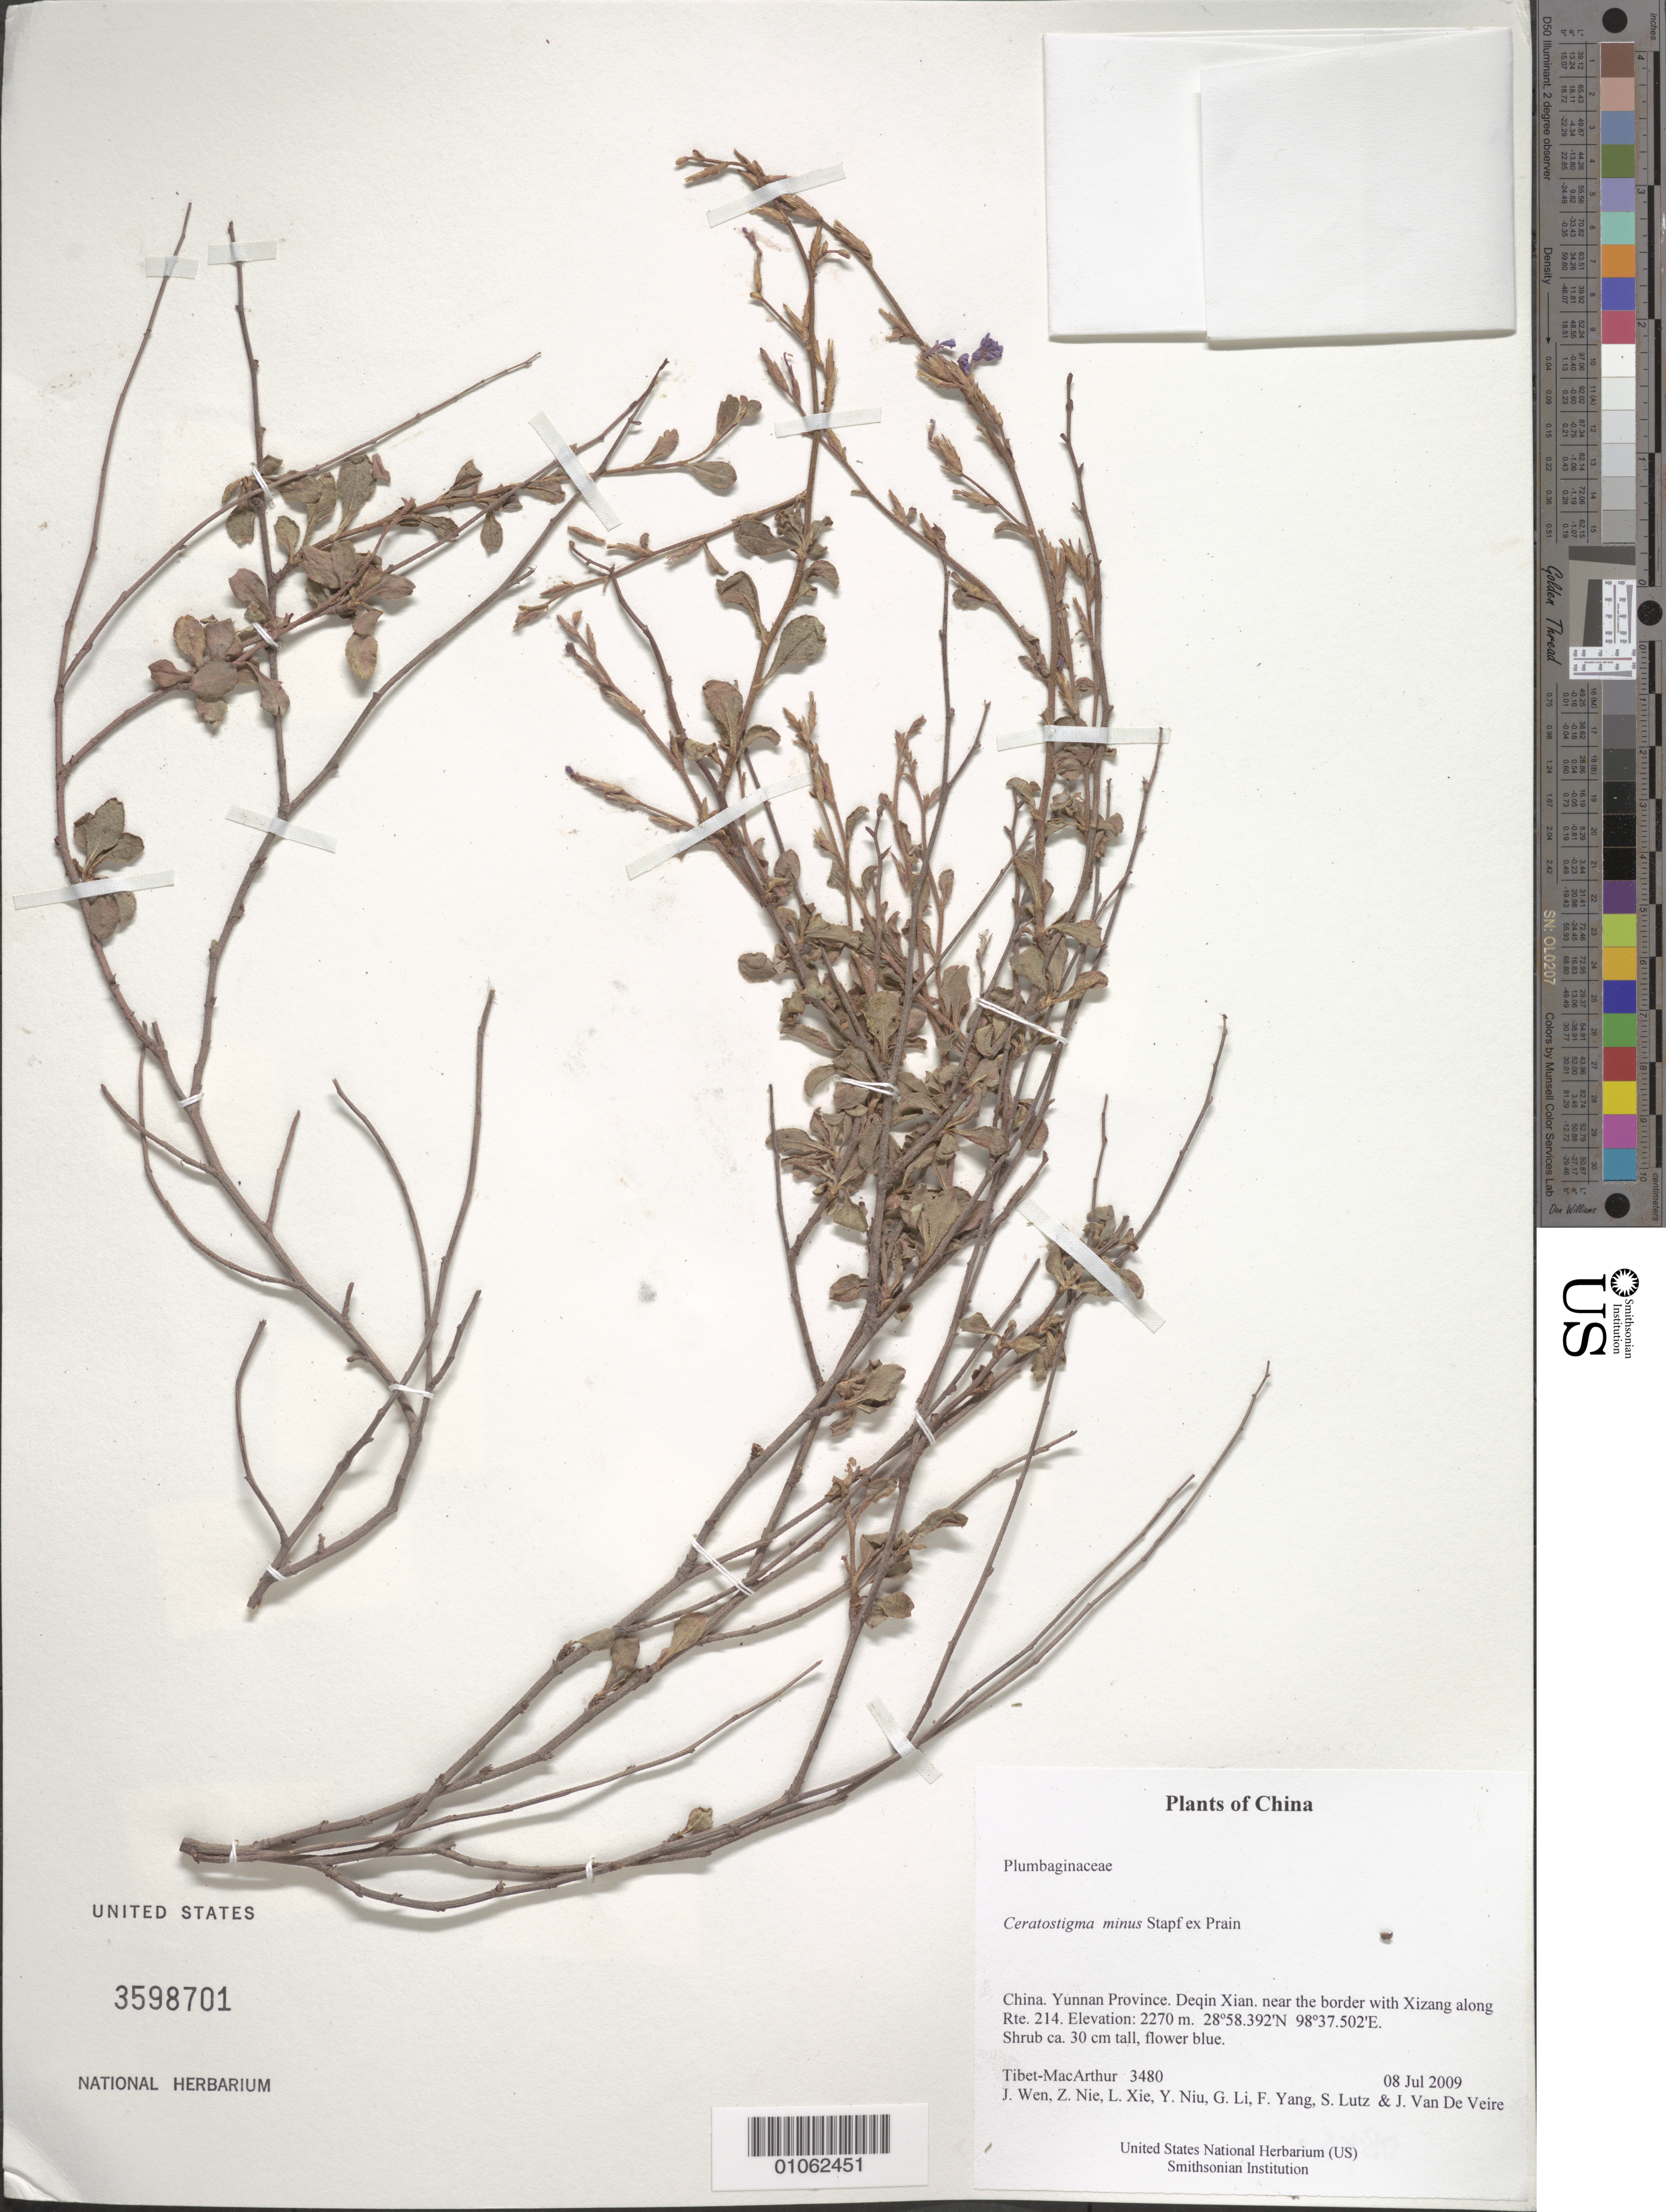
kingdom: Plantae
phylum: Tracheophyta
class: Magnoliopsida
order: Caryophyllales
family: Plumbaginaceae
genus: Ceratostigma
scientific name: Ceratostigma minus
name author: Stapf ex Prain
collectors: Tibet-MacArthur, J. Wen, Z. Nie, L. Xie, Y. Niu, G. Li, F. Yang, S. Lutz & J. Van De Veire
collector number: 3480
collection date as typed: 08 Jul 2009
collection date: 2009-07-08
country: China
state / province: Yunnan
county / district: Deqin Xian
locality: near the border with Xizang along Rte. 214.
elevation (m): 2270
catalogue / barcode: US 3598701